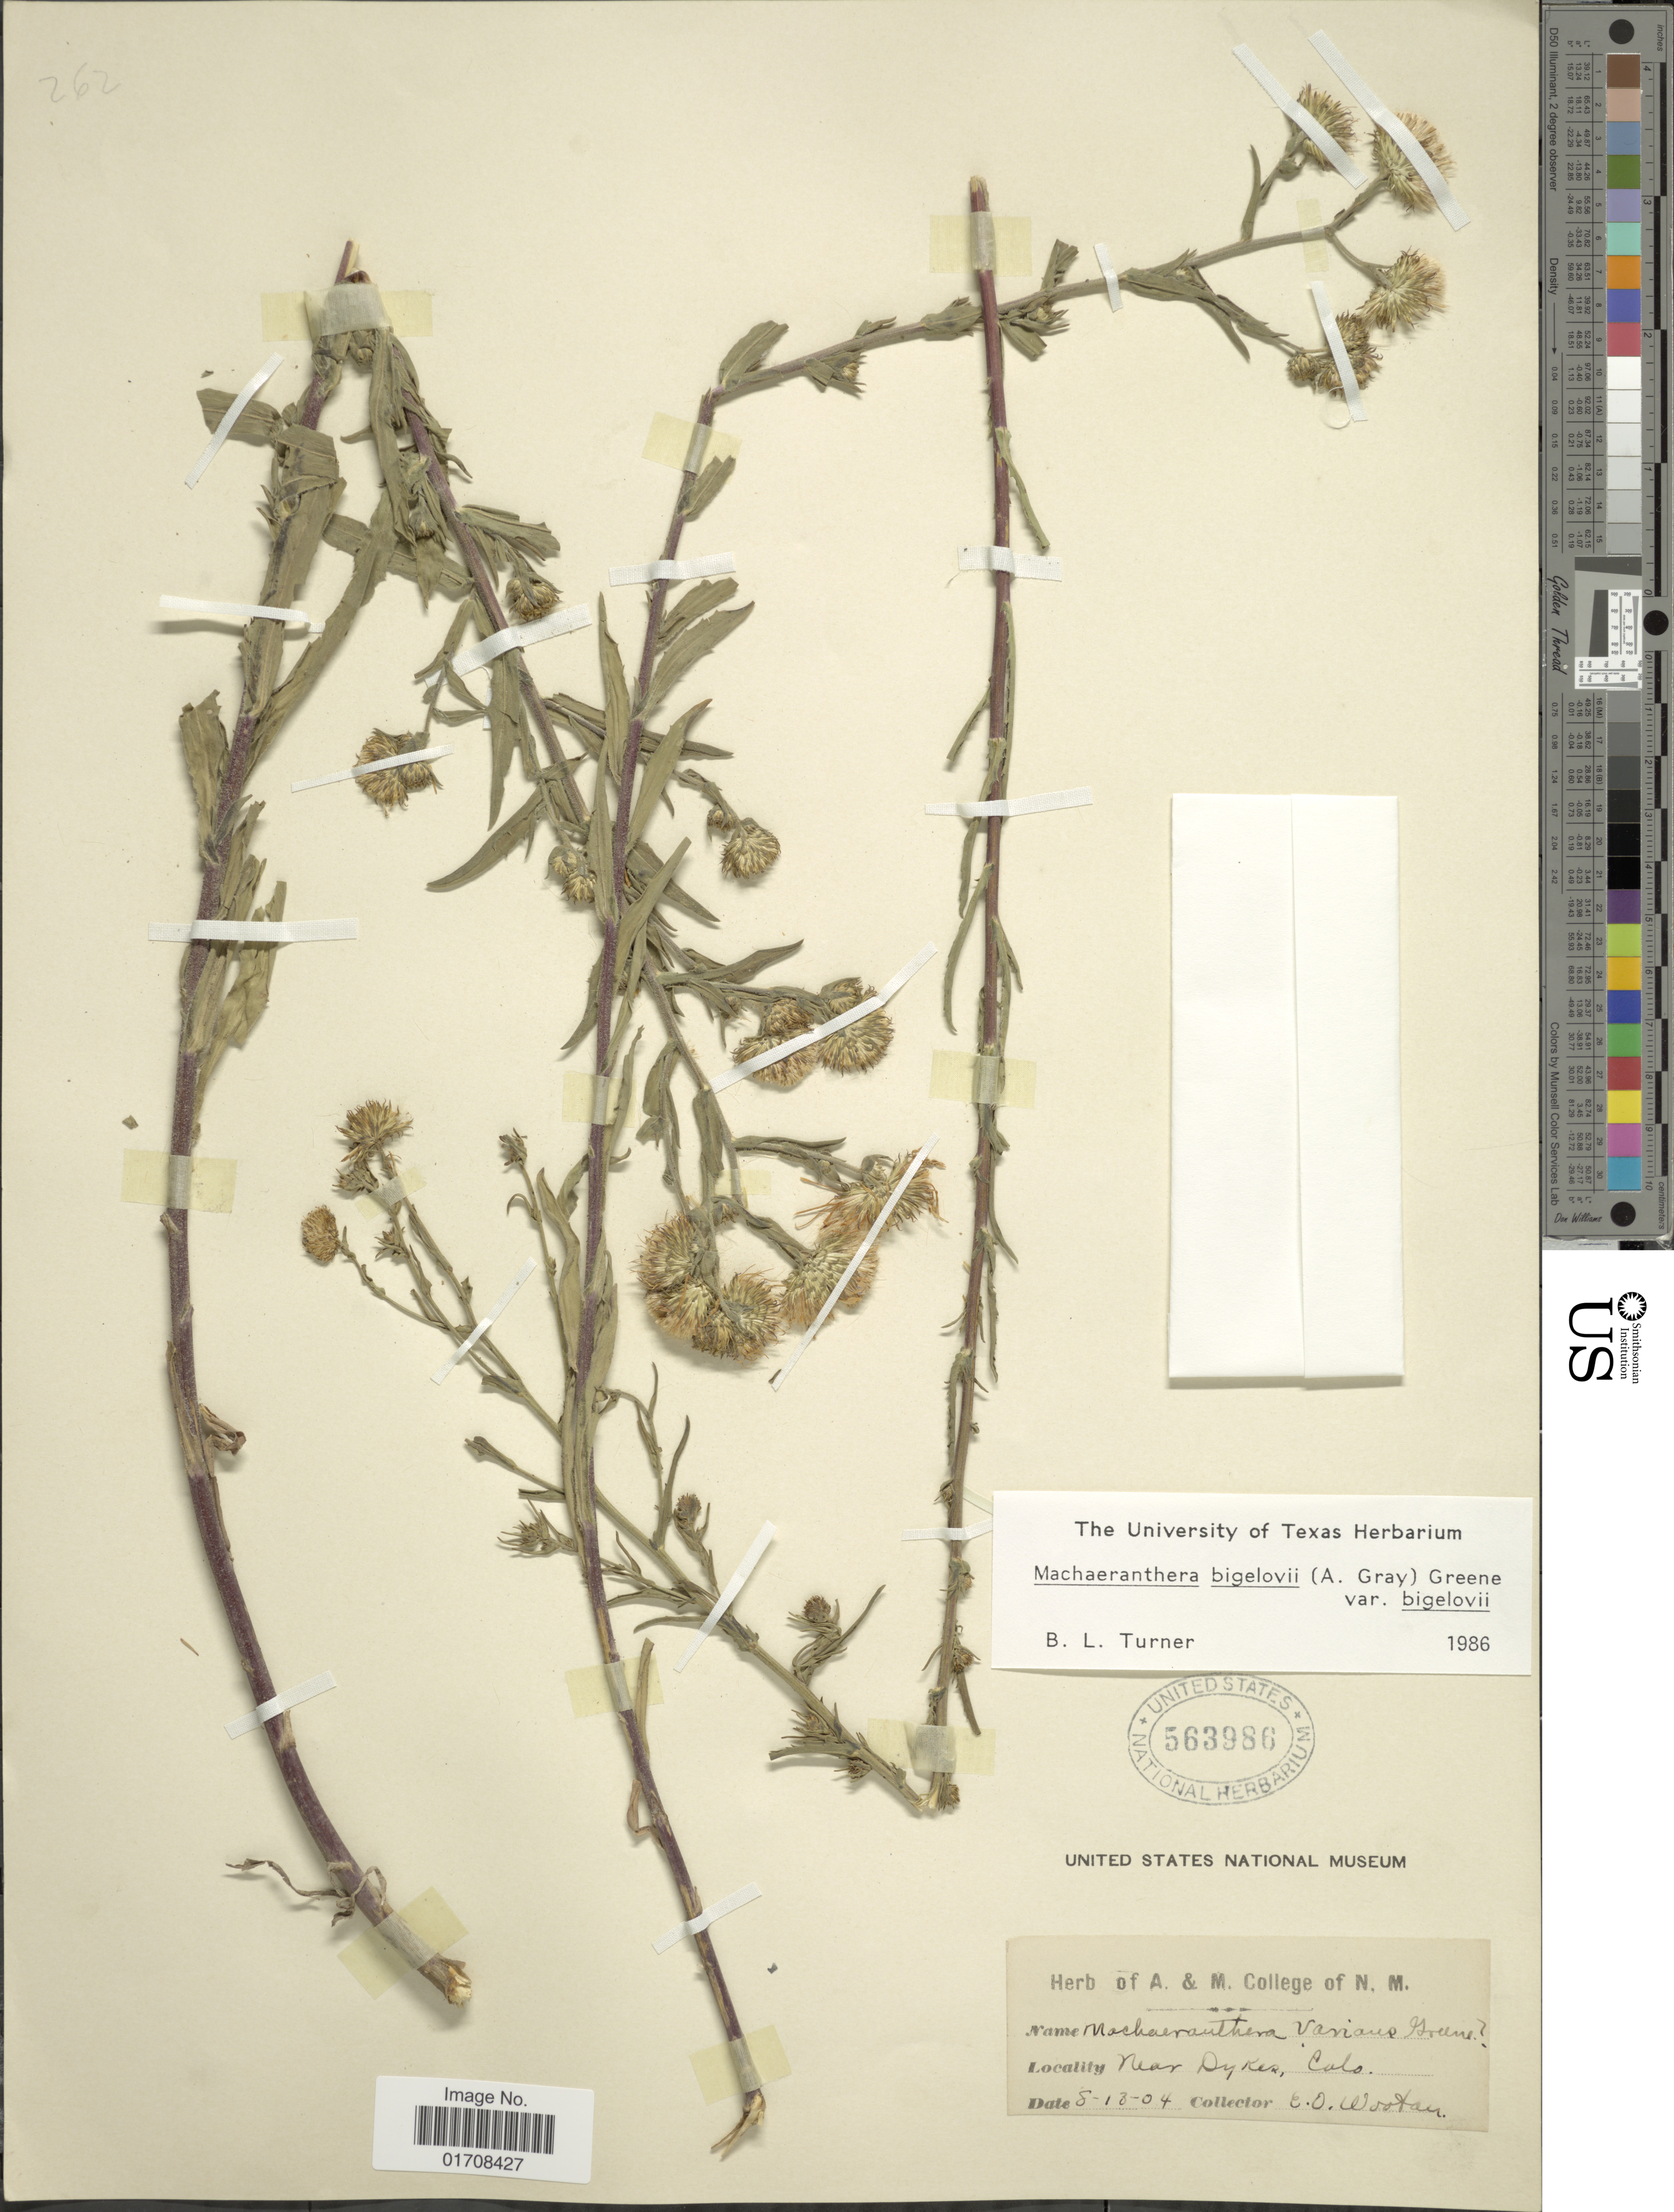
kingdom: Plantae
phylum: Tracheophyta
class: Magnoliopsida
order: Asterales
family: Asteraceae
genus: Machaeranthera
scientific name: Machaeranthera bigelovii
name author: (A. Gray) Greene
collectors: E. O. Wooton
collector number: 262?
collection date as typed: Transcribed d/m/y: 13/8/4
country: United States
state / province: Colorado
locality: Near Dykes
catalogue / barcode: US 563986